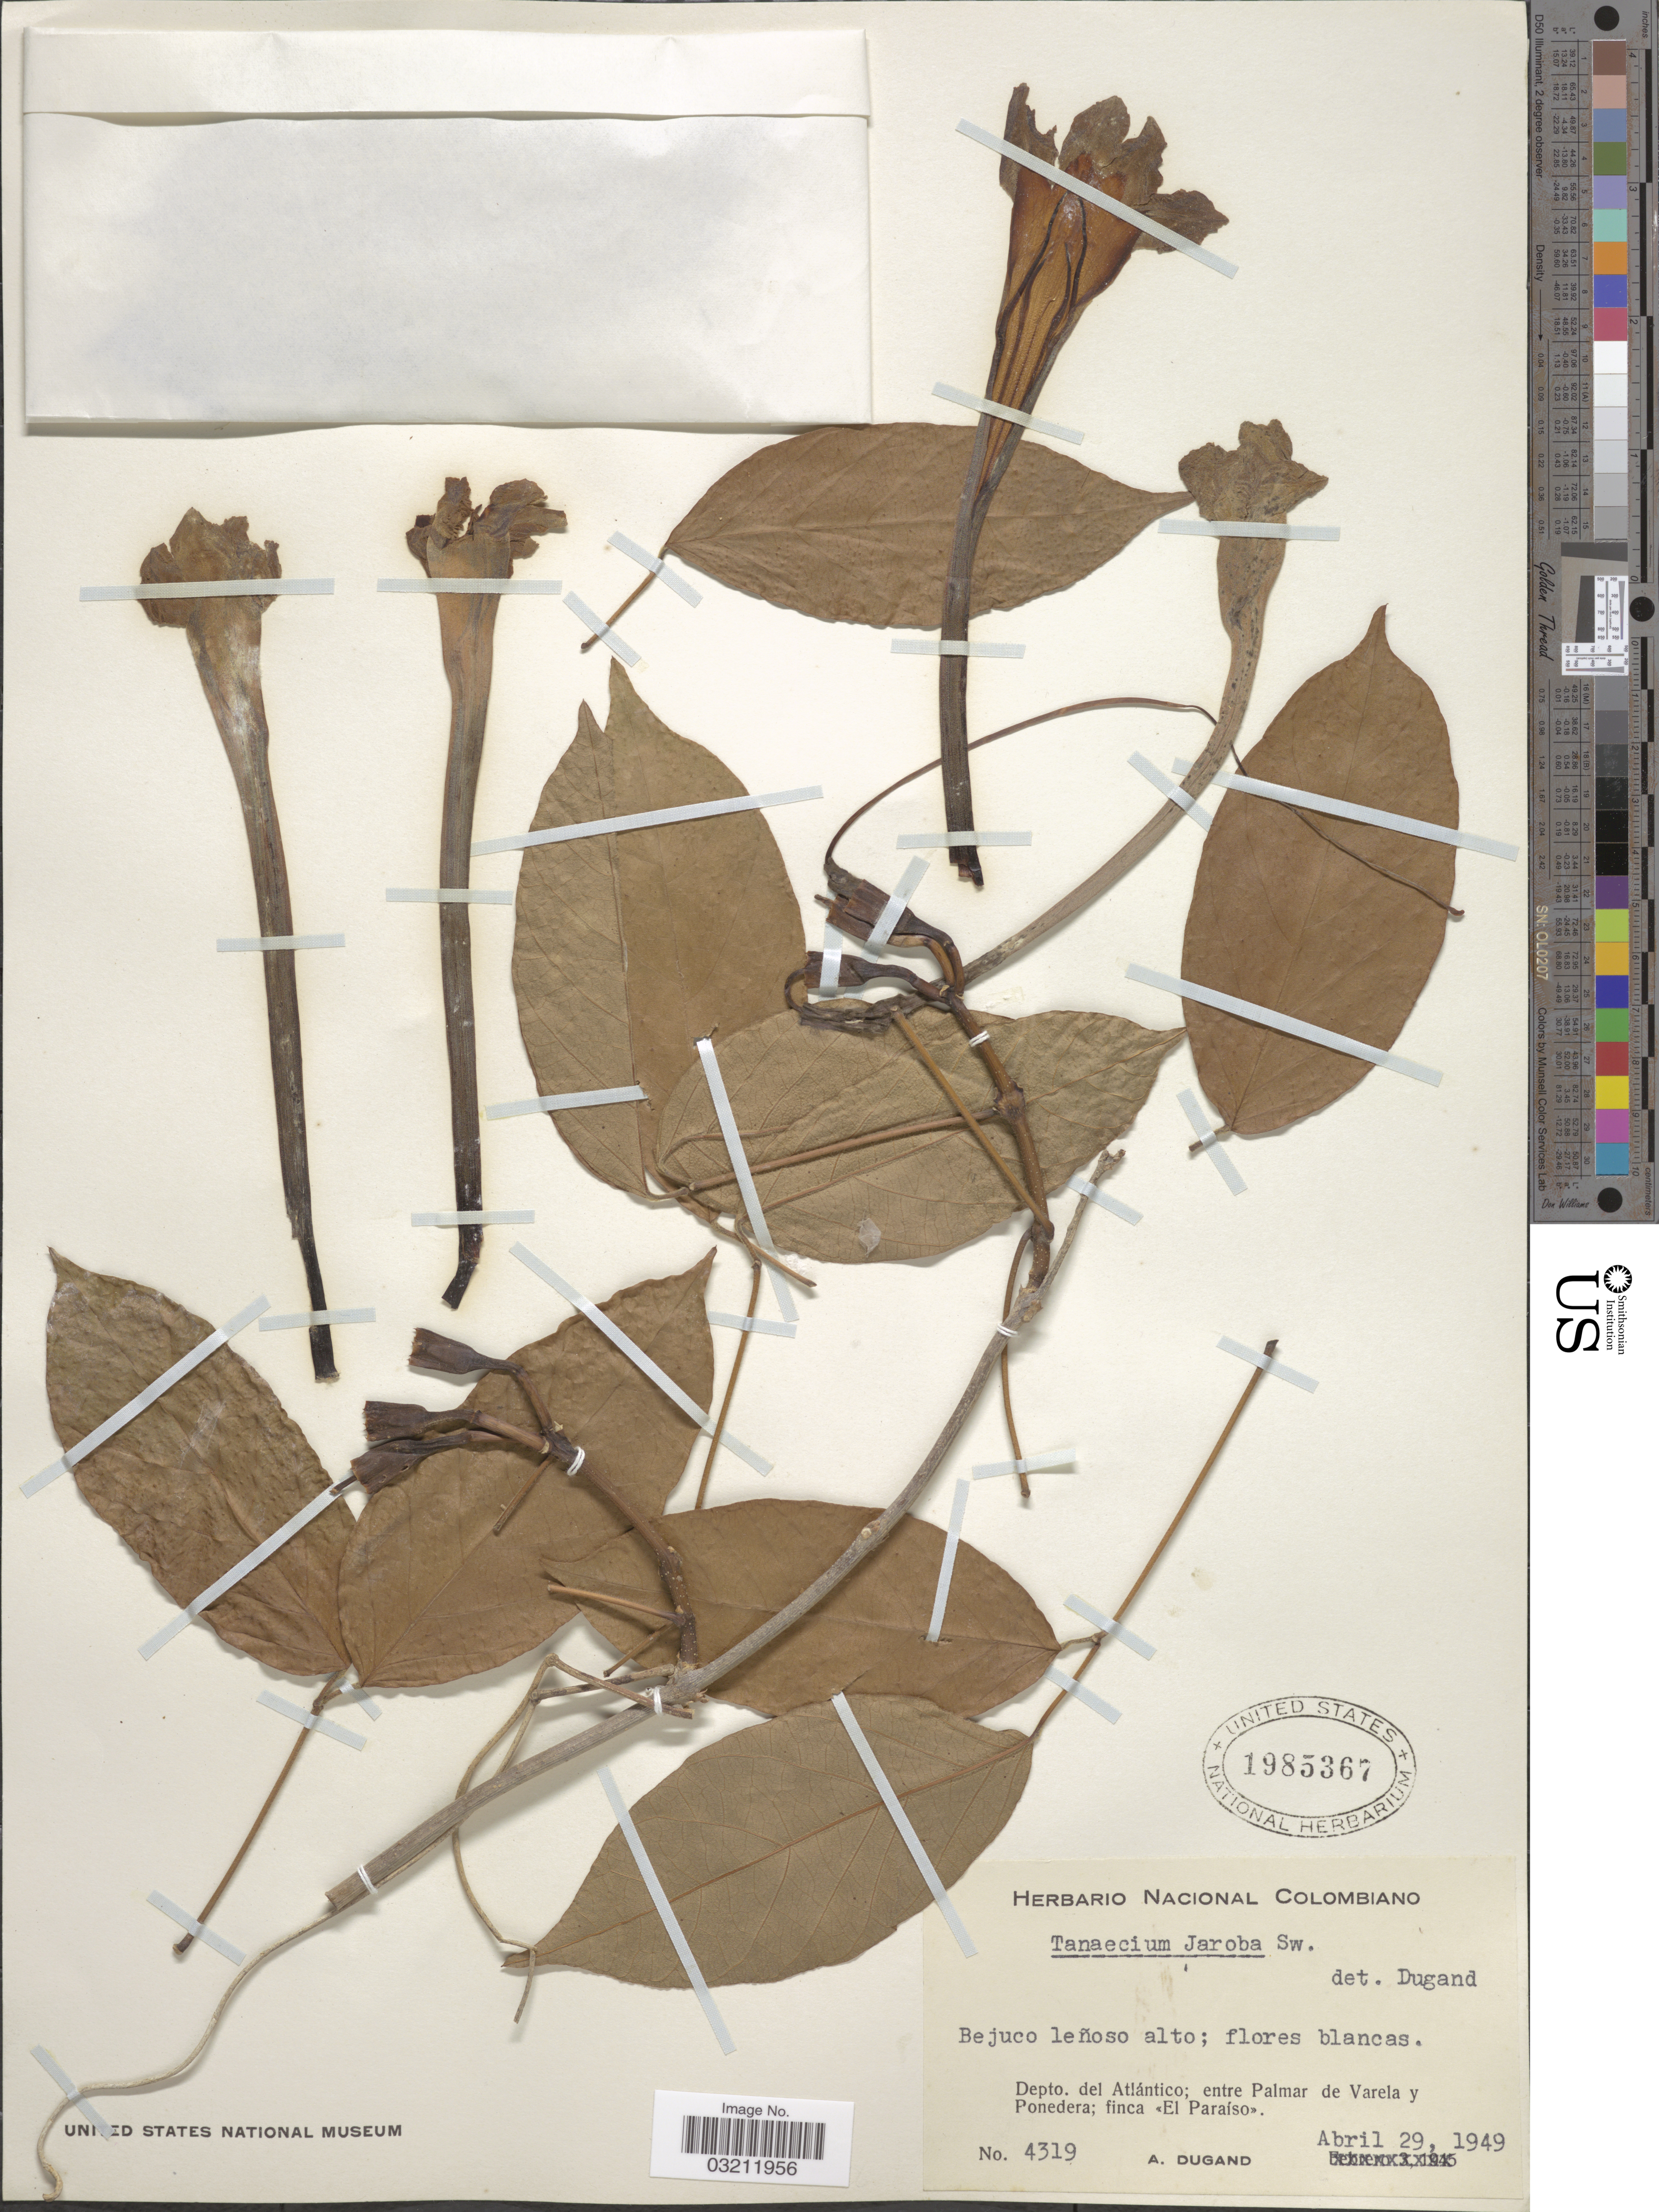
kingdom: Plantae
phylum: Tracheophyta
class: Magnoliopsida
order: Lamiales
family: Bignoniaceae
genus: Tanaecium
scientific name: Tanaecium jaroba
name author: Sw.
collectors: A. Dugand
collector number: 4319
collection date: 1949-04-29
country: Colombia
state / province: Atlántico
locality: Depto. del Atlántico: entre Palmar de Varela y Ponedera; finca El Paraíso.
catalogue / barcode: US 1985367